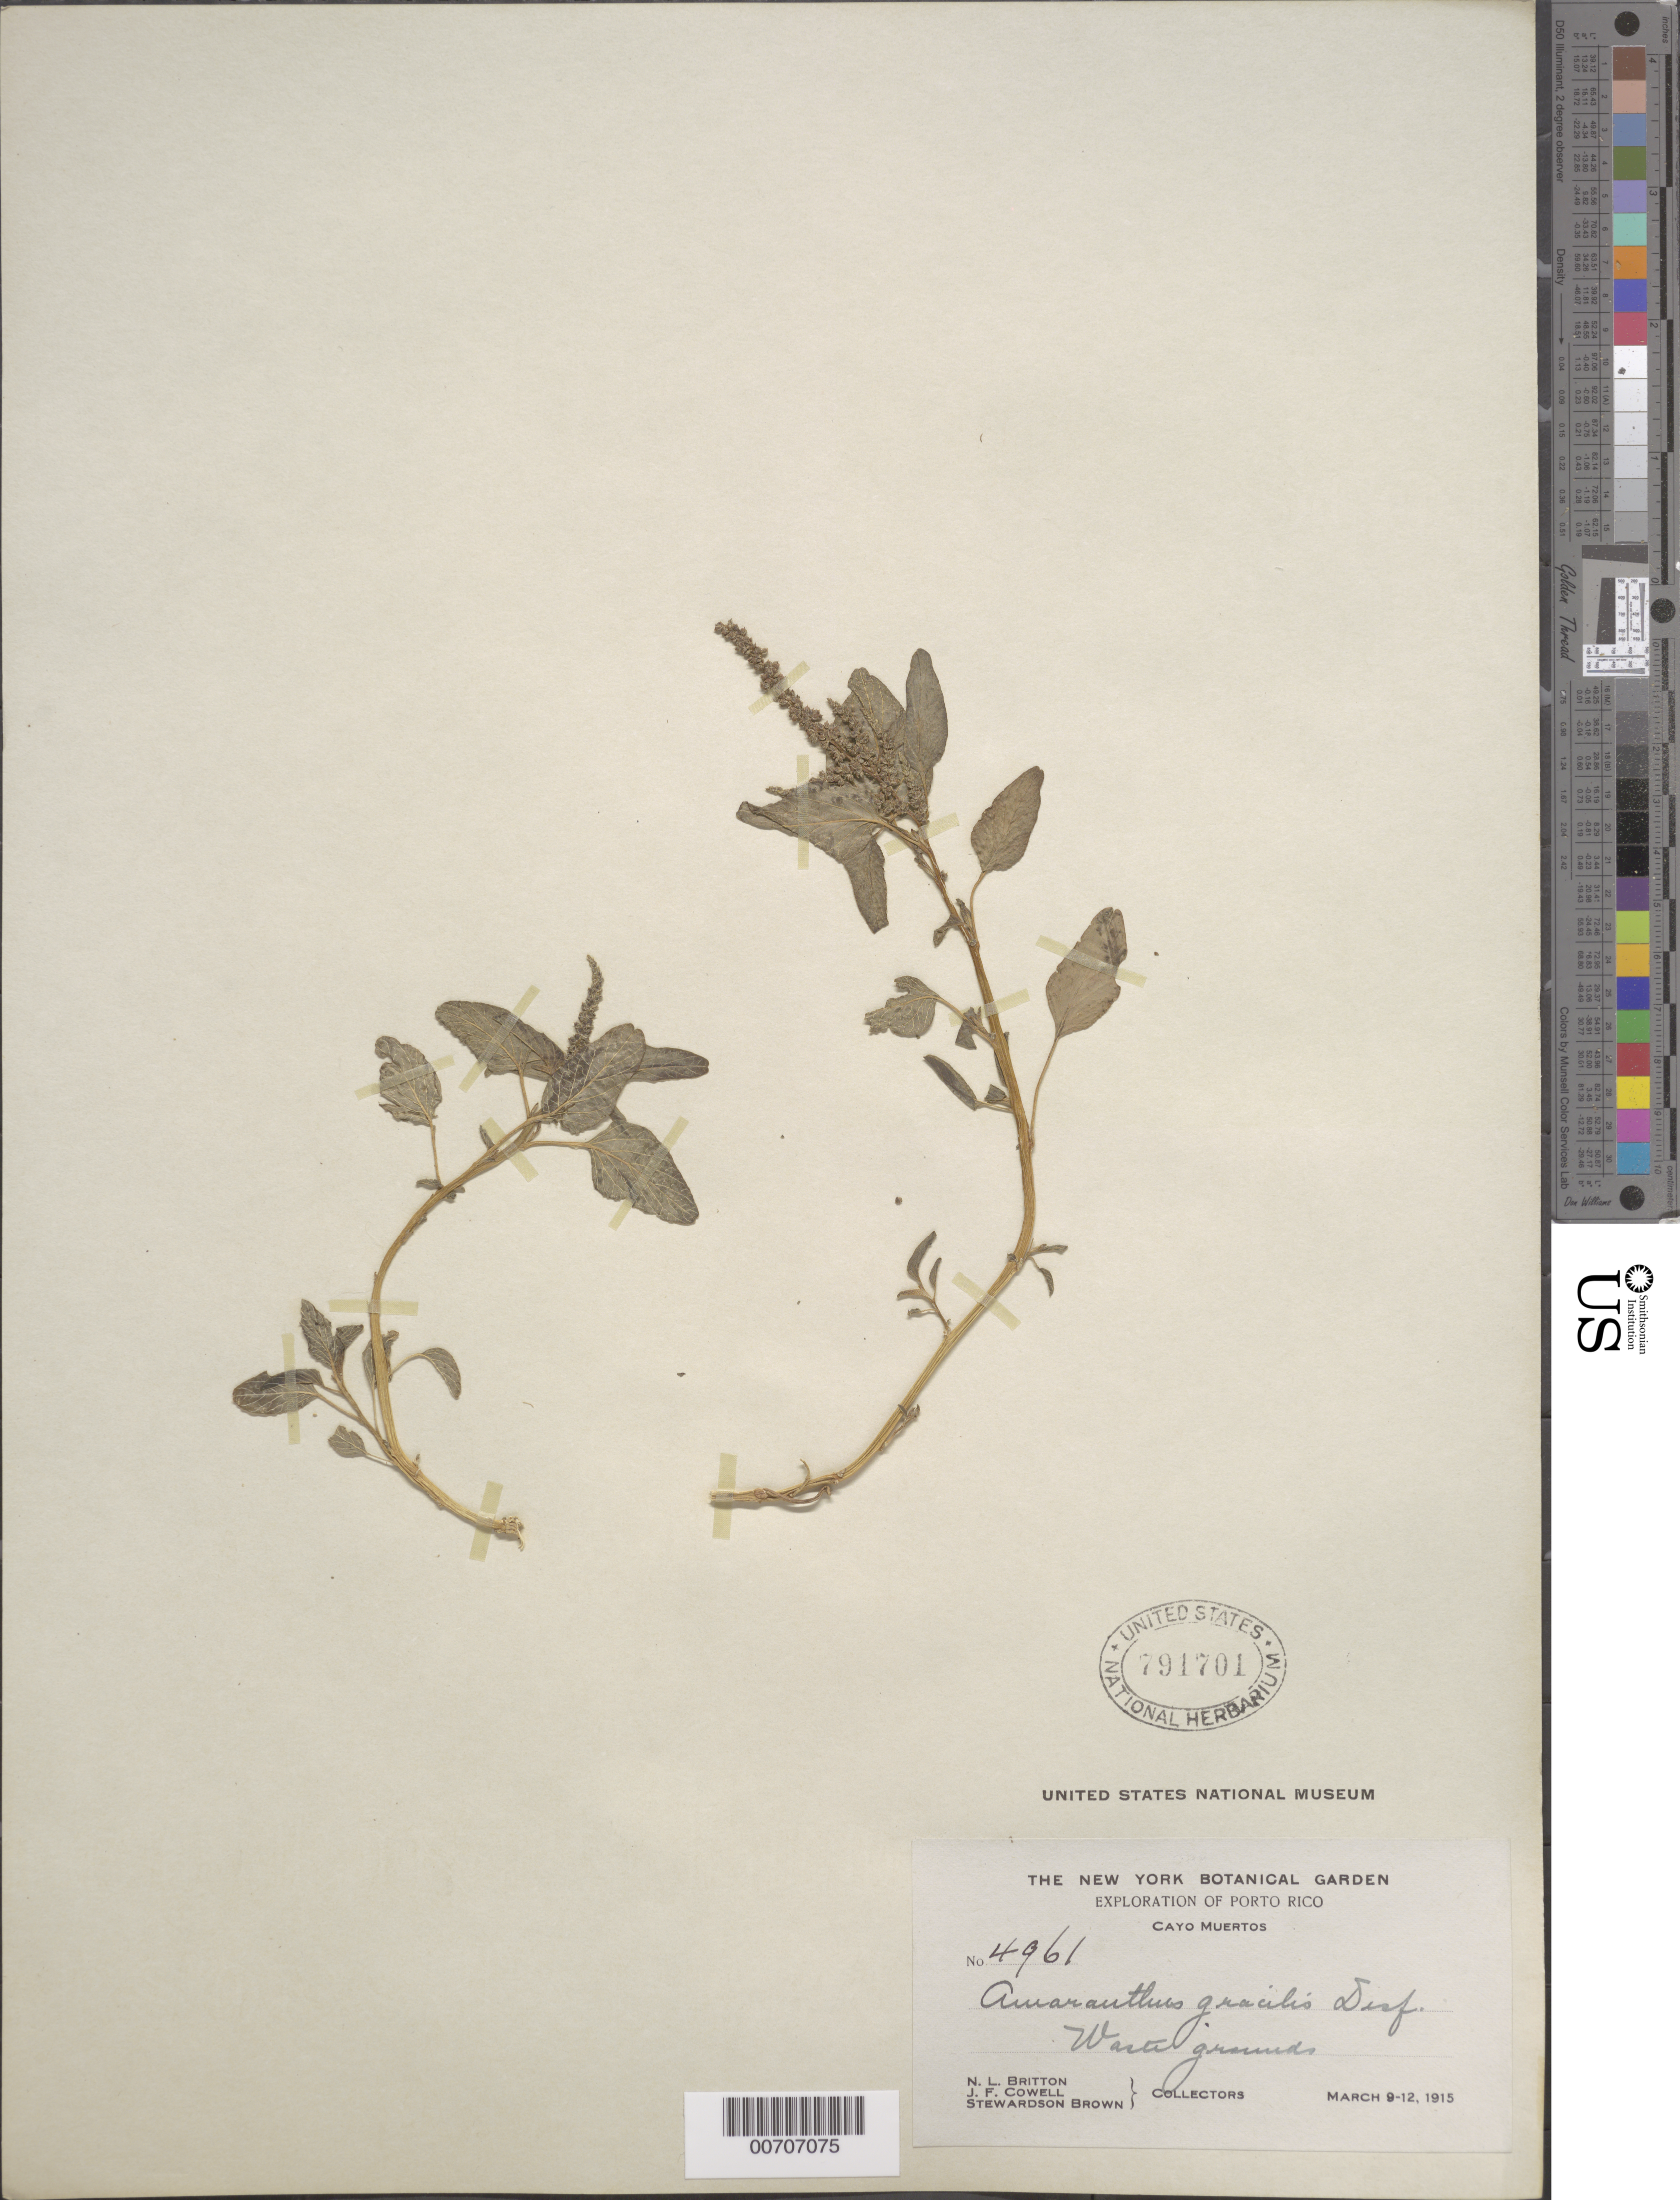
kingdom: Plantae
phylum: Tracheophyta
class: Magnoliopsida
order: Caryophyllales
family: Amaranthaceae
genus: Amaranthus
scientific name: Amaranthus gracilis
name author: Desf. ex Poir.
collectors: N. Britton, J. F. Cowell & S. Brown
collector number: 4961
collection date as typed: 09 Mar 1915 to 12 Mar 1915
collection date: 1915-03-09/1915-03-12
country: Puerto Rico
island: Greater Antilles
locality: Cayo Muertos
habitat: Waste grounds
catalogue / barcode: US 791701